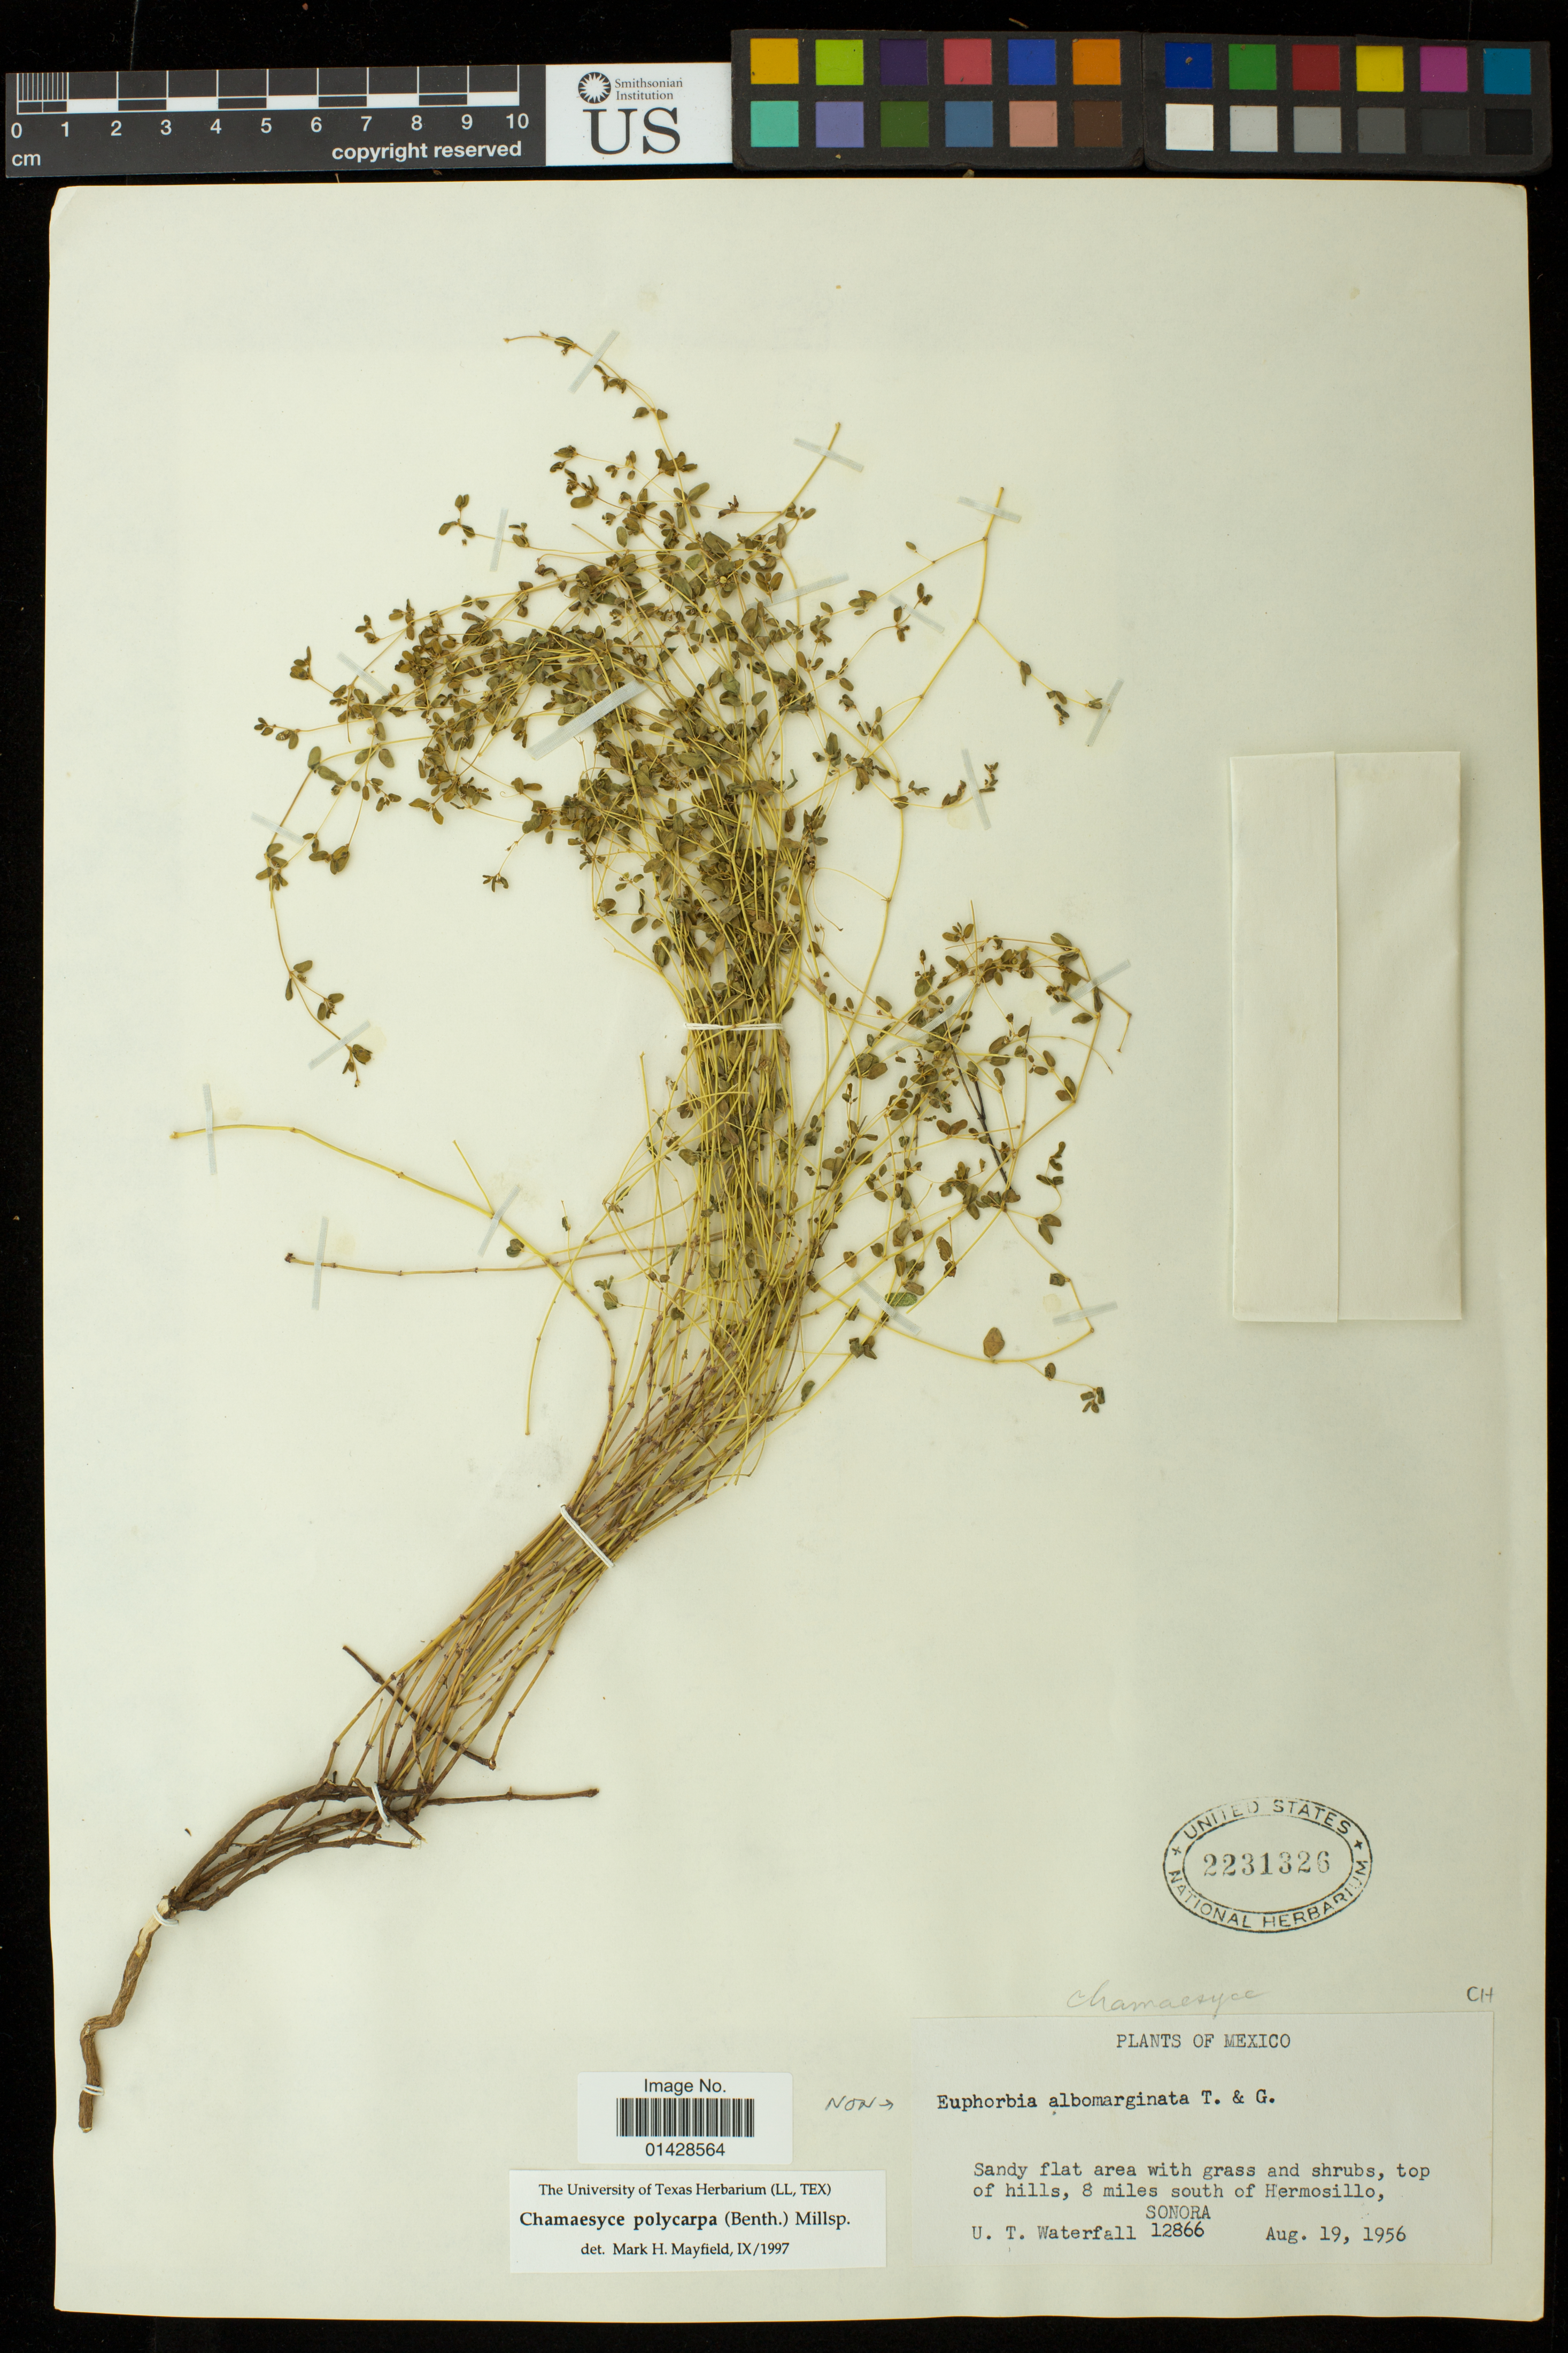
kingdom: Plantae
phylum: Tracheophyta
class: Magnoliopsida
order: Malpighiales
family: Euphorbiaceae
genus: Euphorbia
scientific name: Euphorbia polycarpa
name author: Benth.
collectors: U. T. Waterfall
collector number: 12866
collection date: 1956-08-19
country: Mexico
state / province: Sonora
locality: Sandy flat area with grass and shrubs, top of hills, 8 miles south of Hermosillo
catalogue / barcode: US 2231326